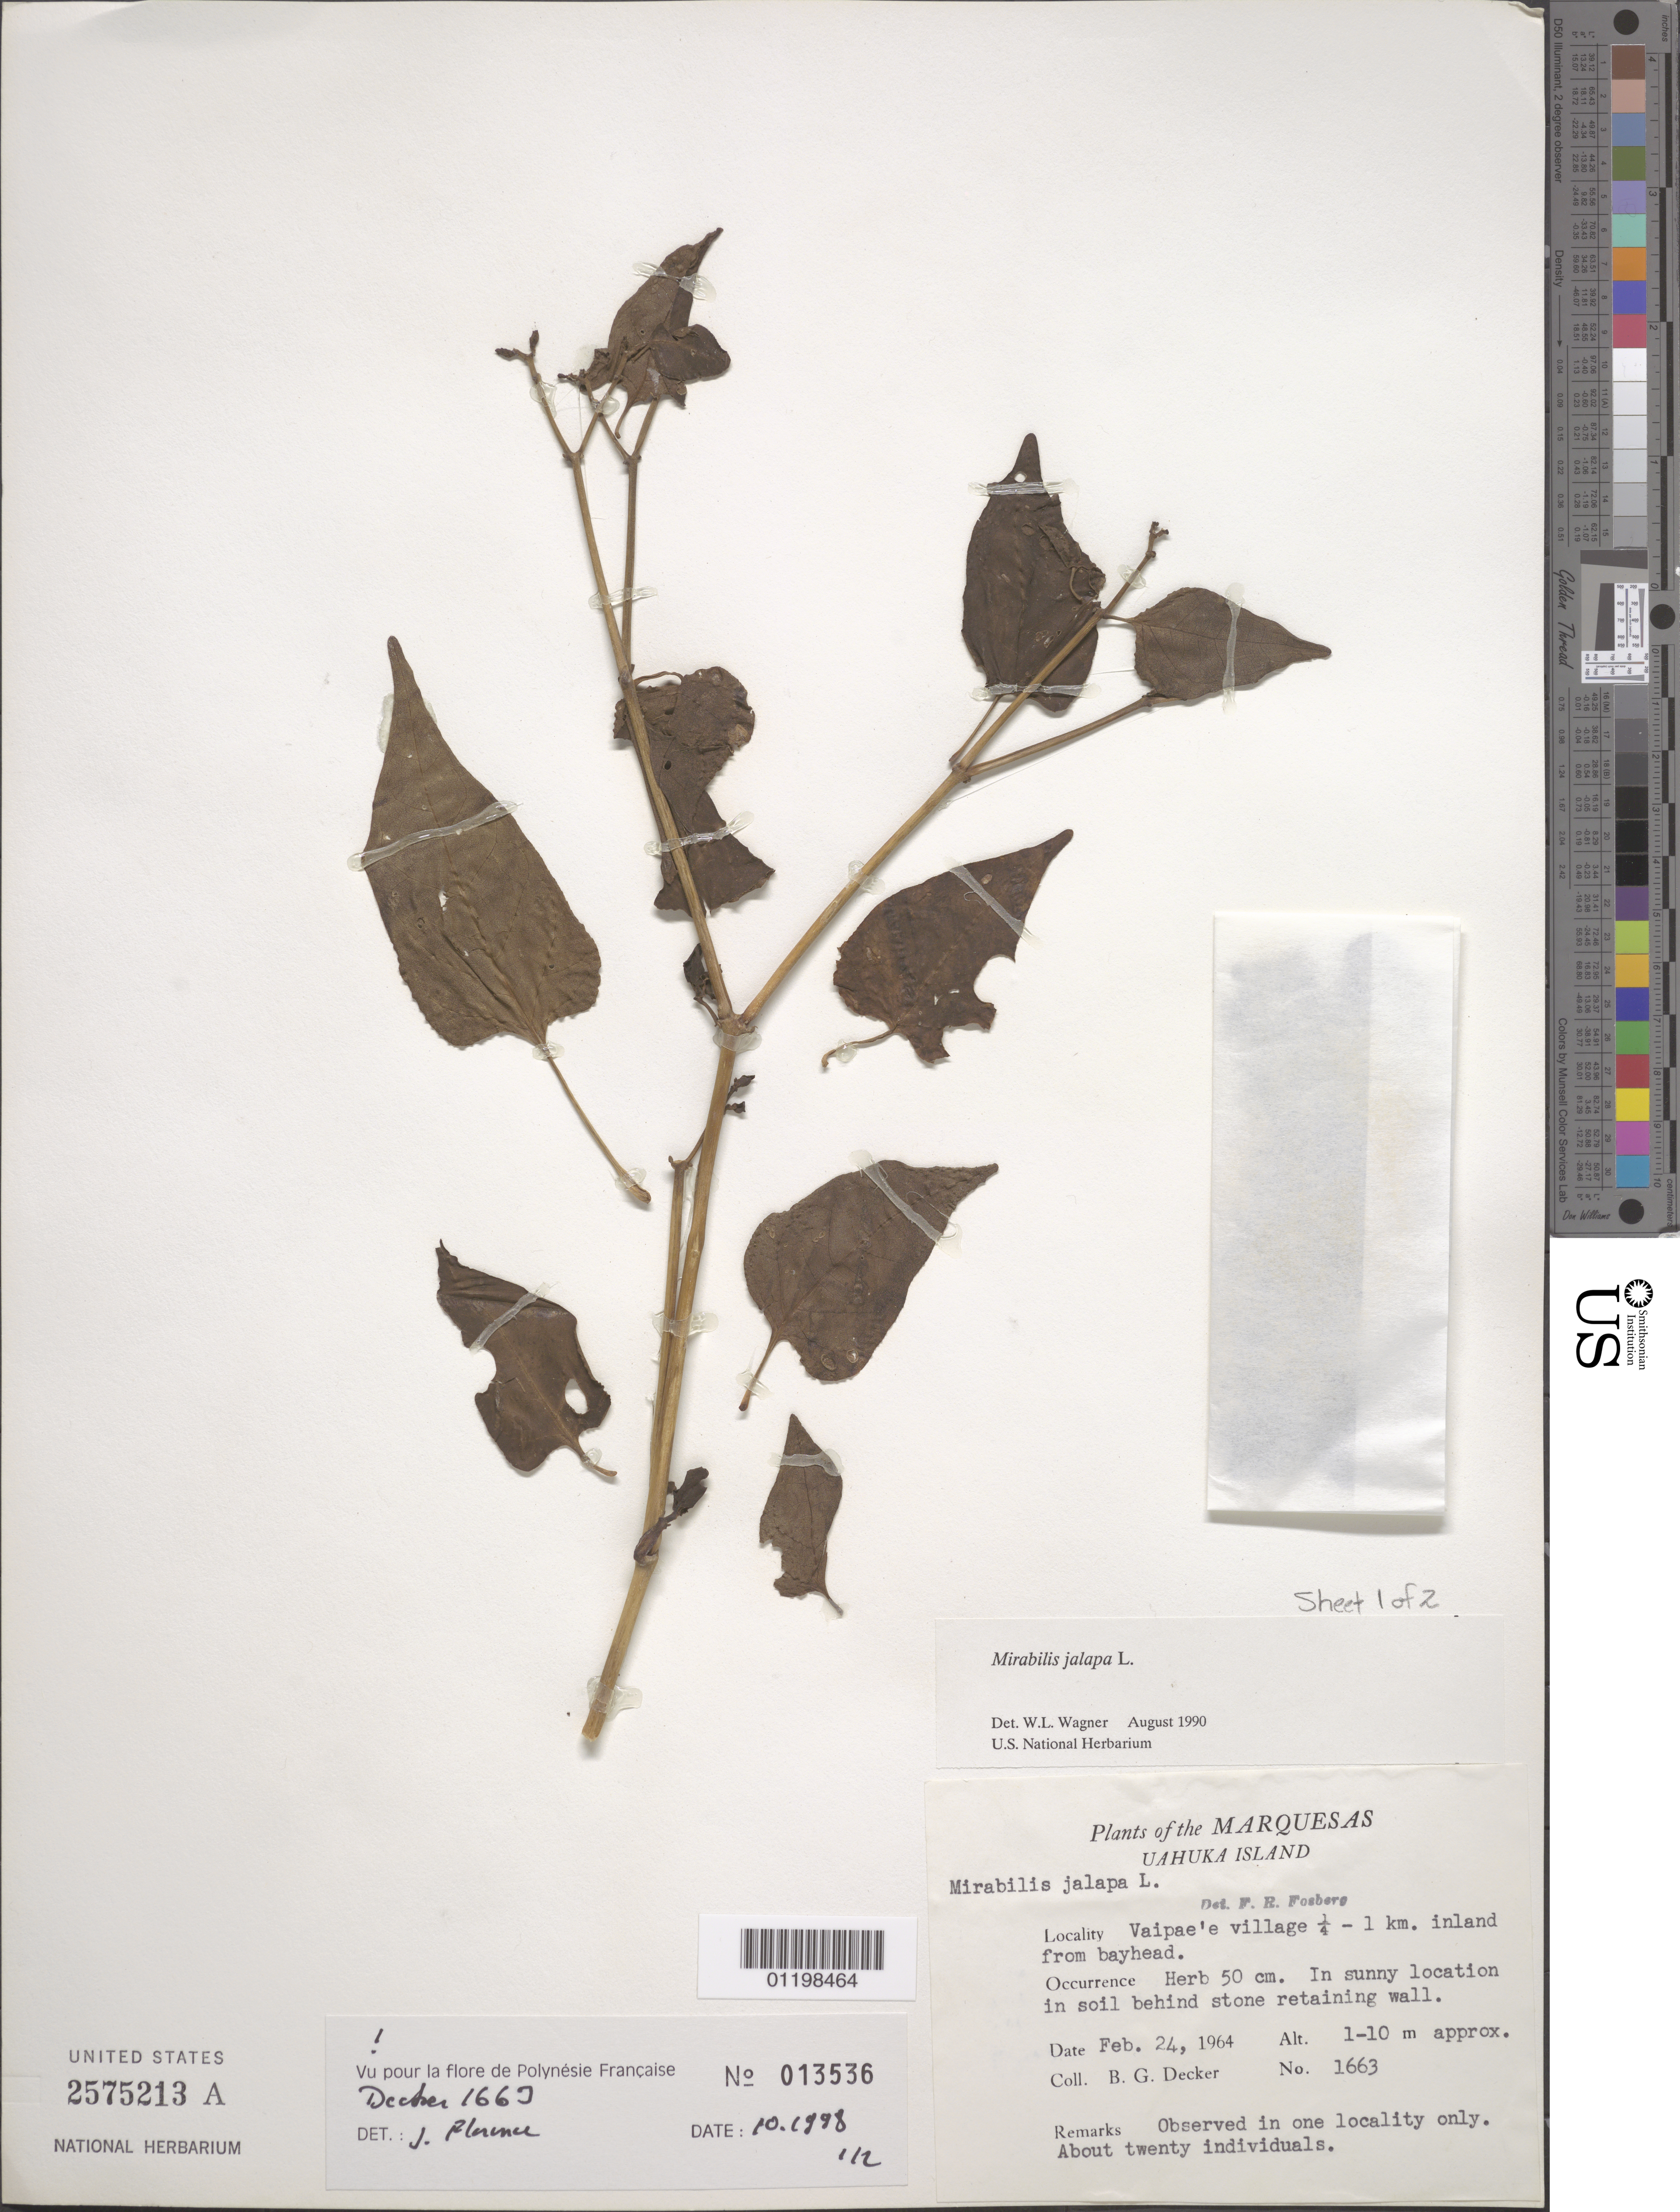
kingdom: Plantae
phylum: Tracheophyta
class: Magnoliopsida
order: Caryophyllales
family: Nyctaginaceae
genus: Mirabilis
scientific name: Mirabilis jalapa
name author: L.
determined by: Wagner, W. L., (BOT), Smithsonian Institution - National Museum of Natural History (UNITED STATES)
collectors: B. G. Decker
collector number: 1663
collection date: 1964-02-24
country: French Polynesia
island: Ua Huka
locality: Vaipae'e village, 0.25-1 km inland from bayhead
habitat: In sunny location in soil behind stone retaining wall. Observed in one locality only, about 20 individuals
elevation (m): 1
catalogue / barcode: US 2575213A